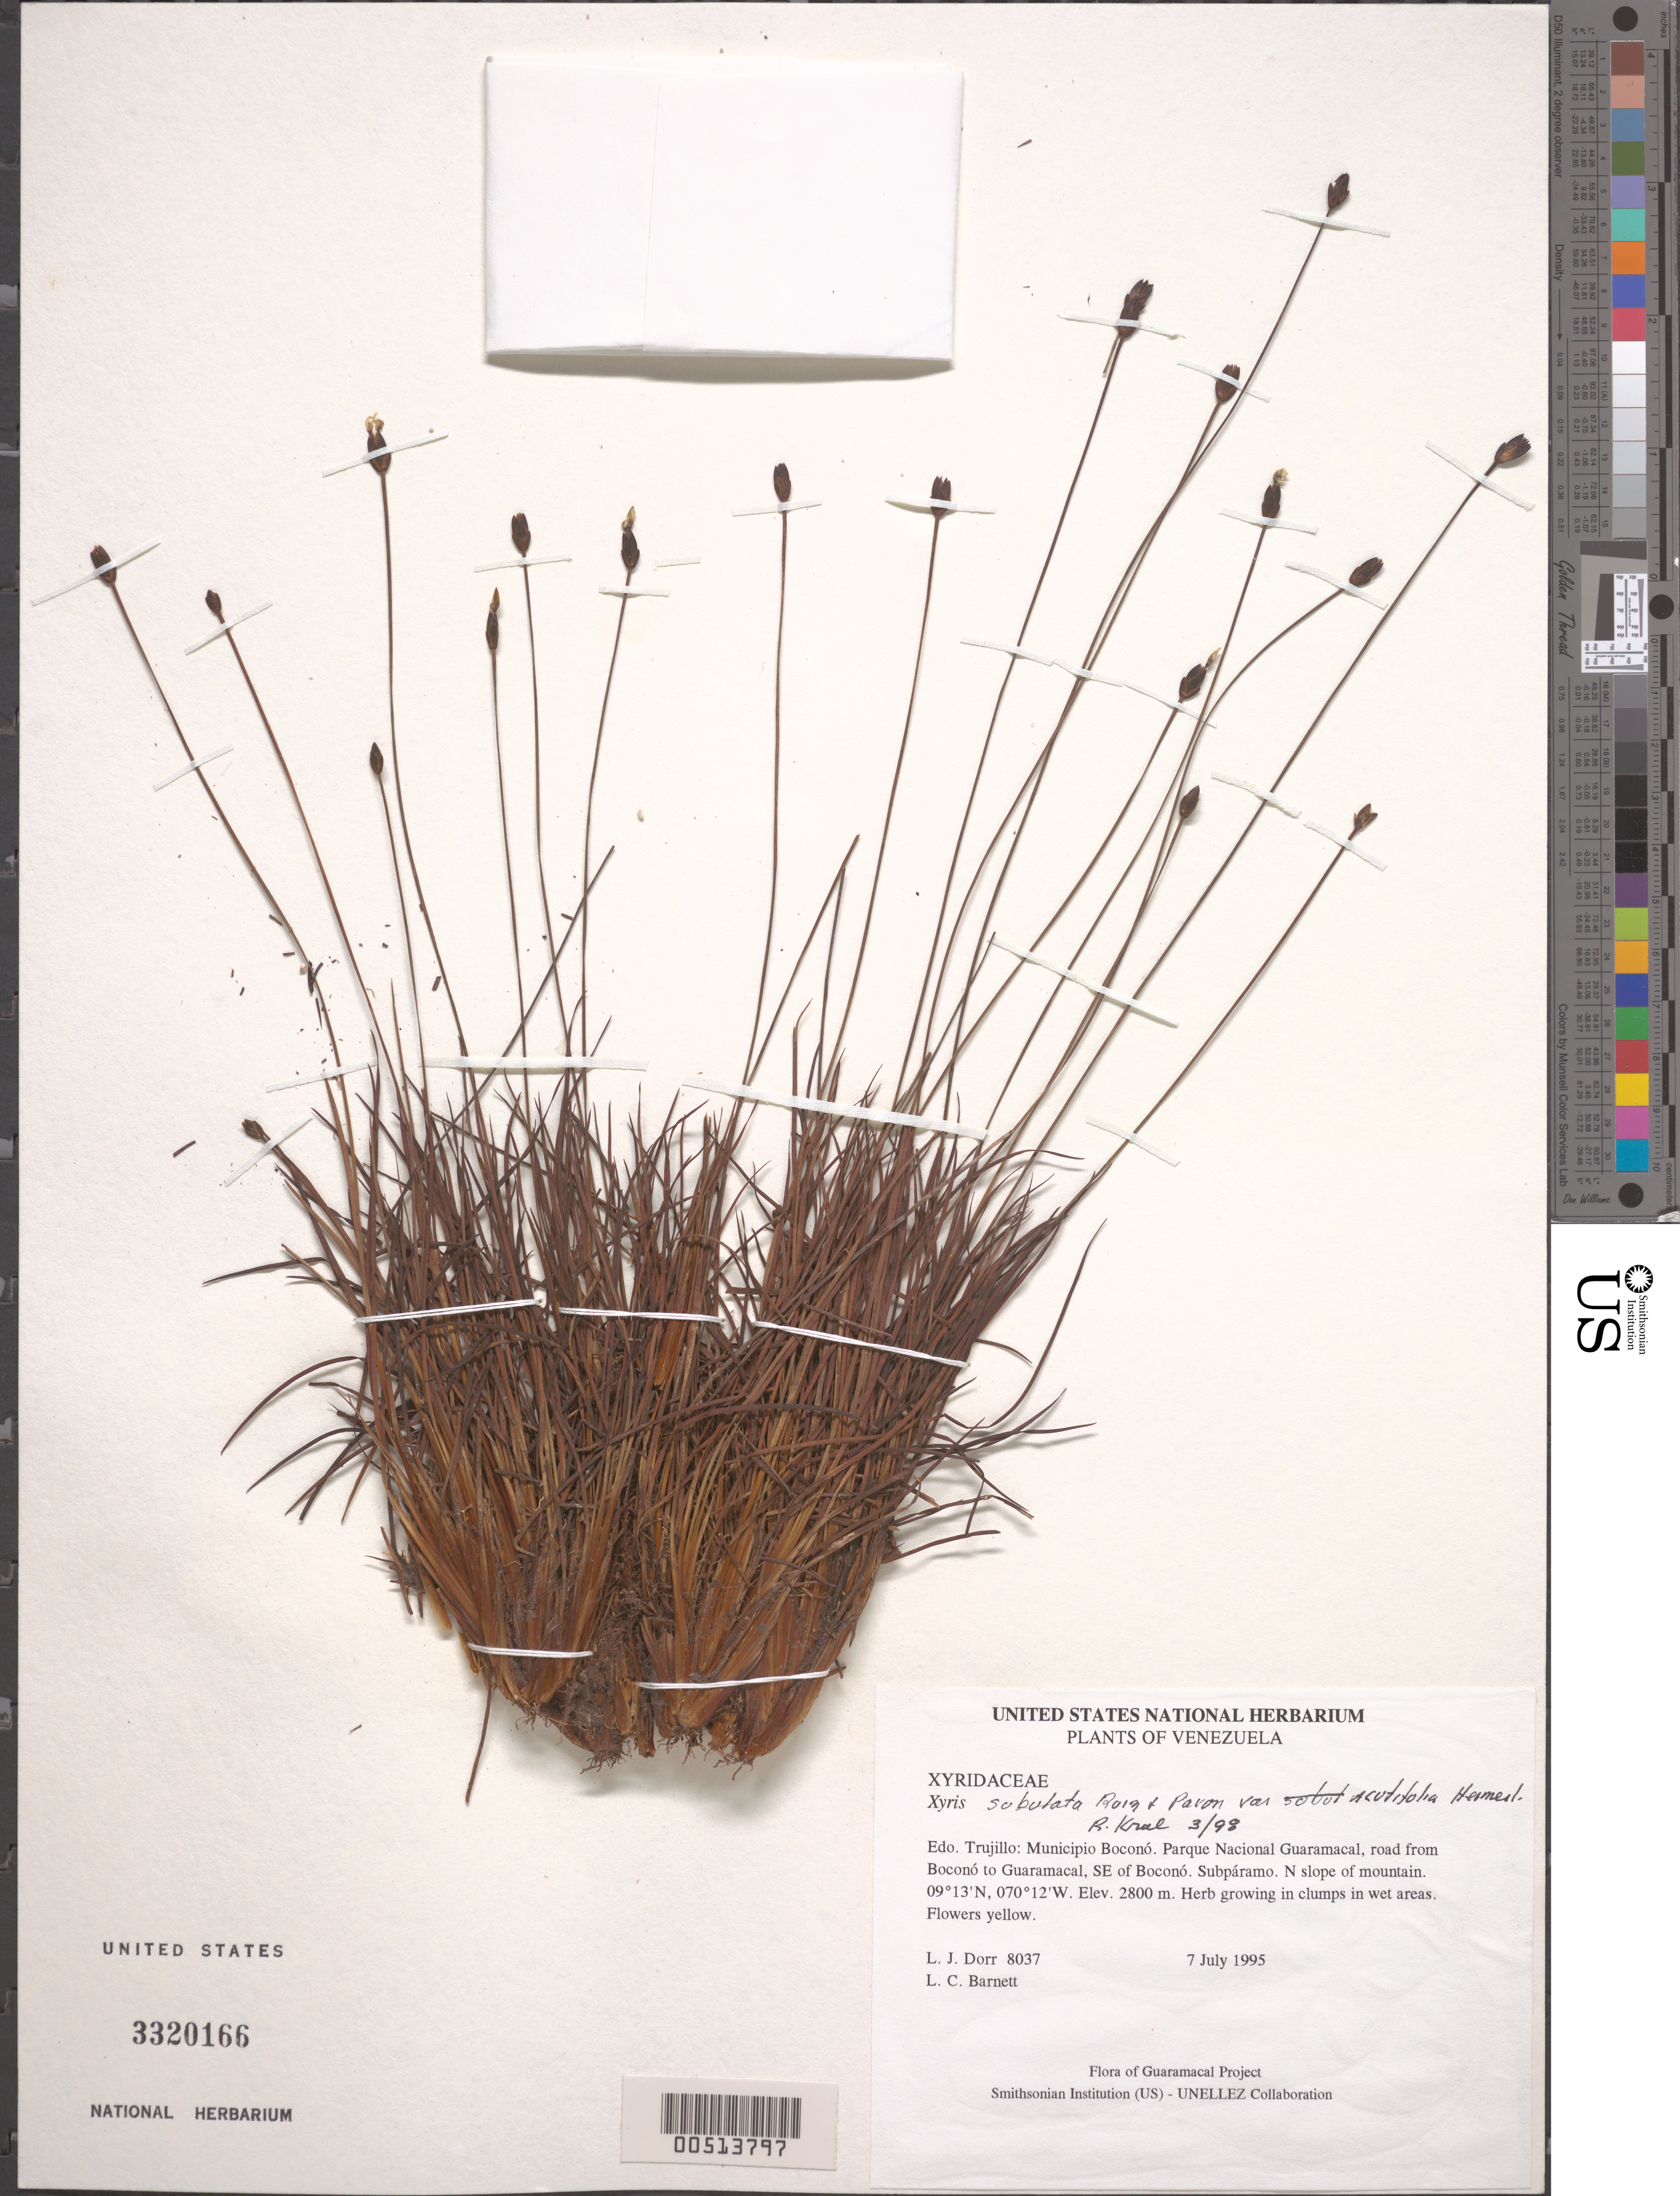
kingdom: Plantae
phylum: Tracheophyta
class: Liliopsida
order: Poales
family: Xyridaceae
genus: Xyris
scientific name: Xyris subulata var. acutifolia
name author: Ruiz & Pav.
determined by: Dorr, L. J., (BOT), Smithsonian Institution - National Museum of Natural History (UNITED STATES)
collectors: L. J. Dorr & L. C. Barnett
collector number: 8037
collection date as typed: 07 Jul 1995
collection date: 1995-07-07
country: Venezuela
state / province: Trujillo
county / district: Boconó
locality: Parque Nacional Guaramacal, road from Boconó to Guaramacal, SE of Boconó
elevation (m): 2800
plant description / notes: K, MO, PORT, US, VDB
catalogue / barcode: US 3320166